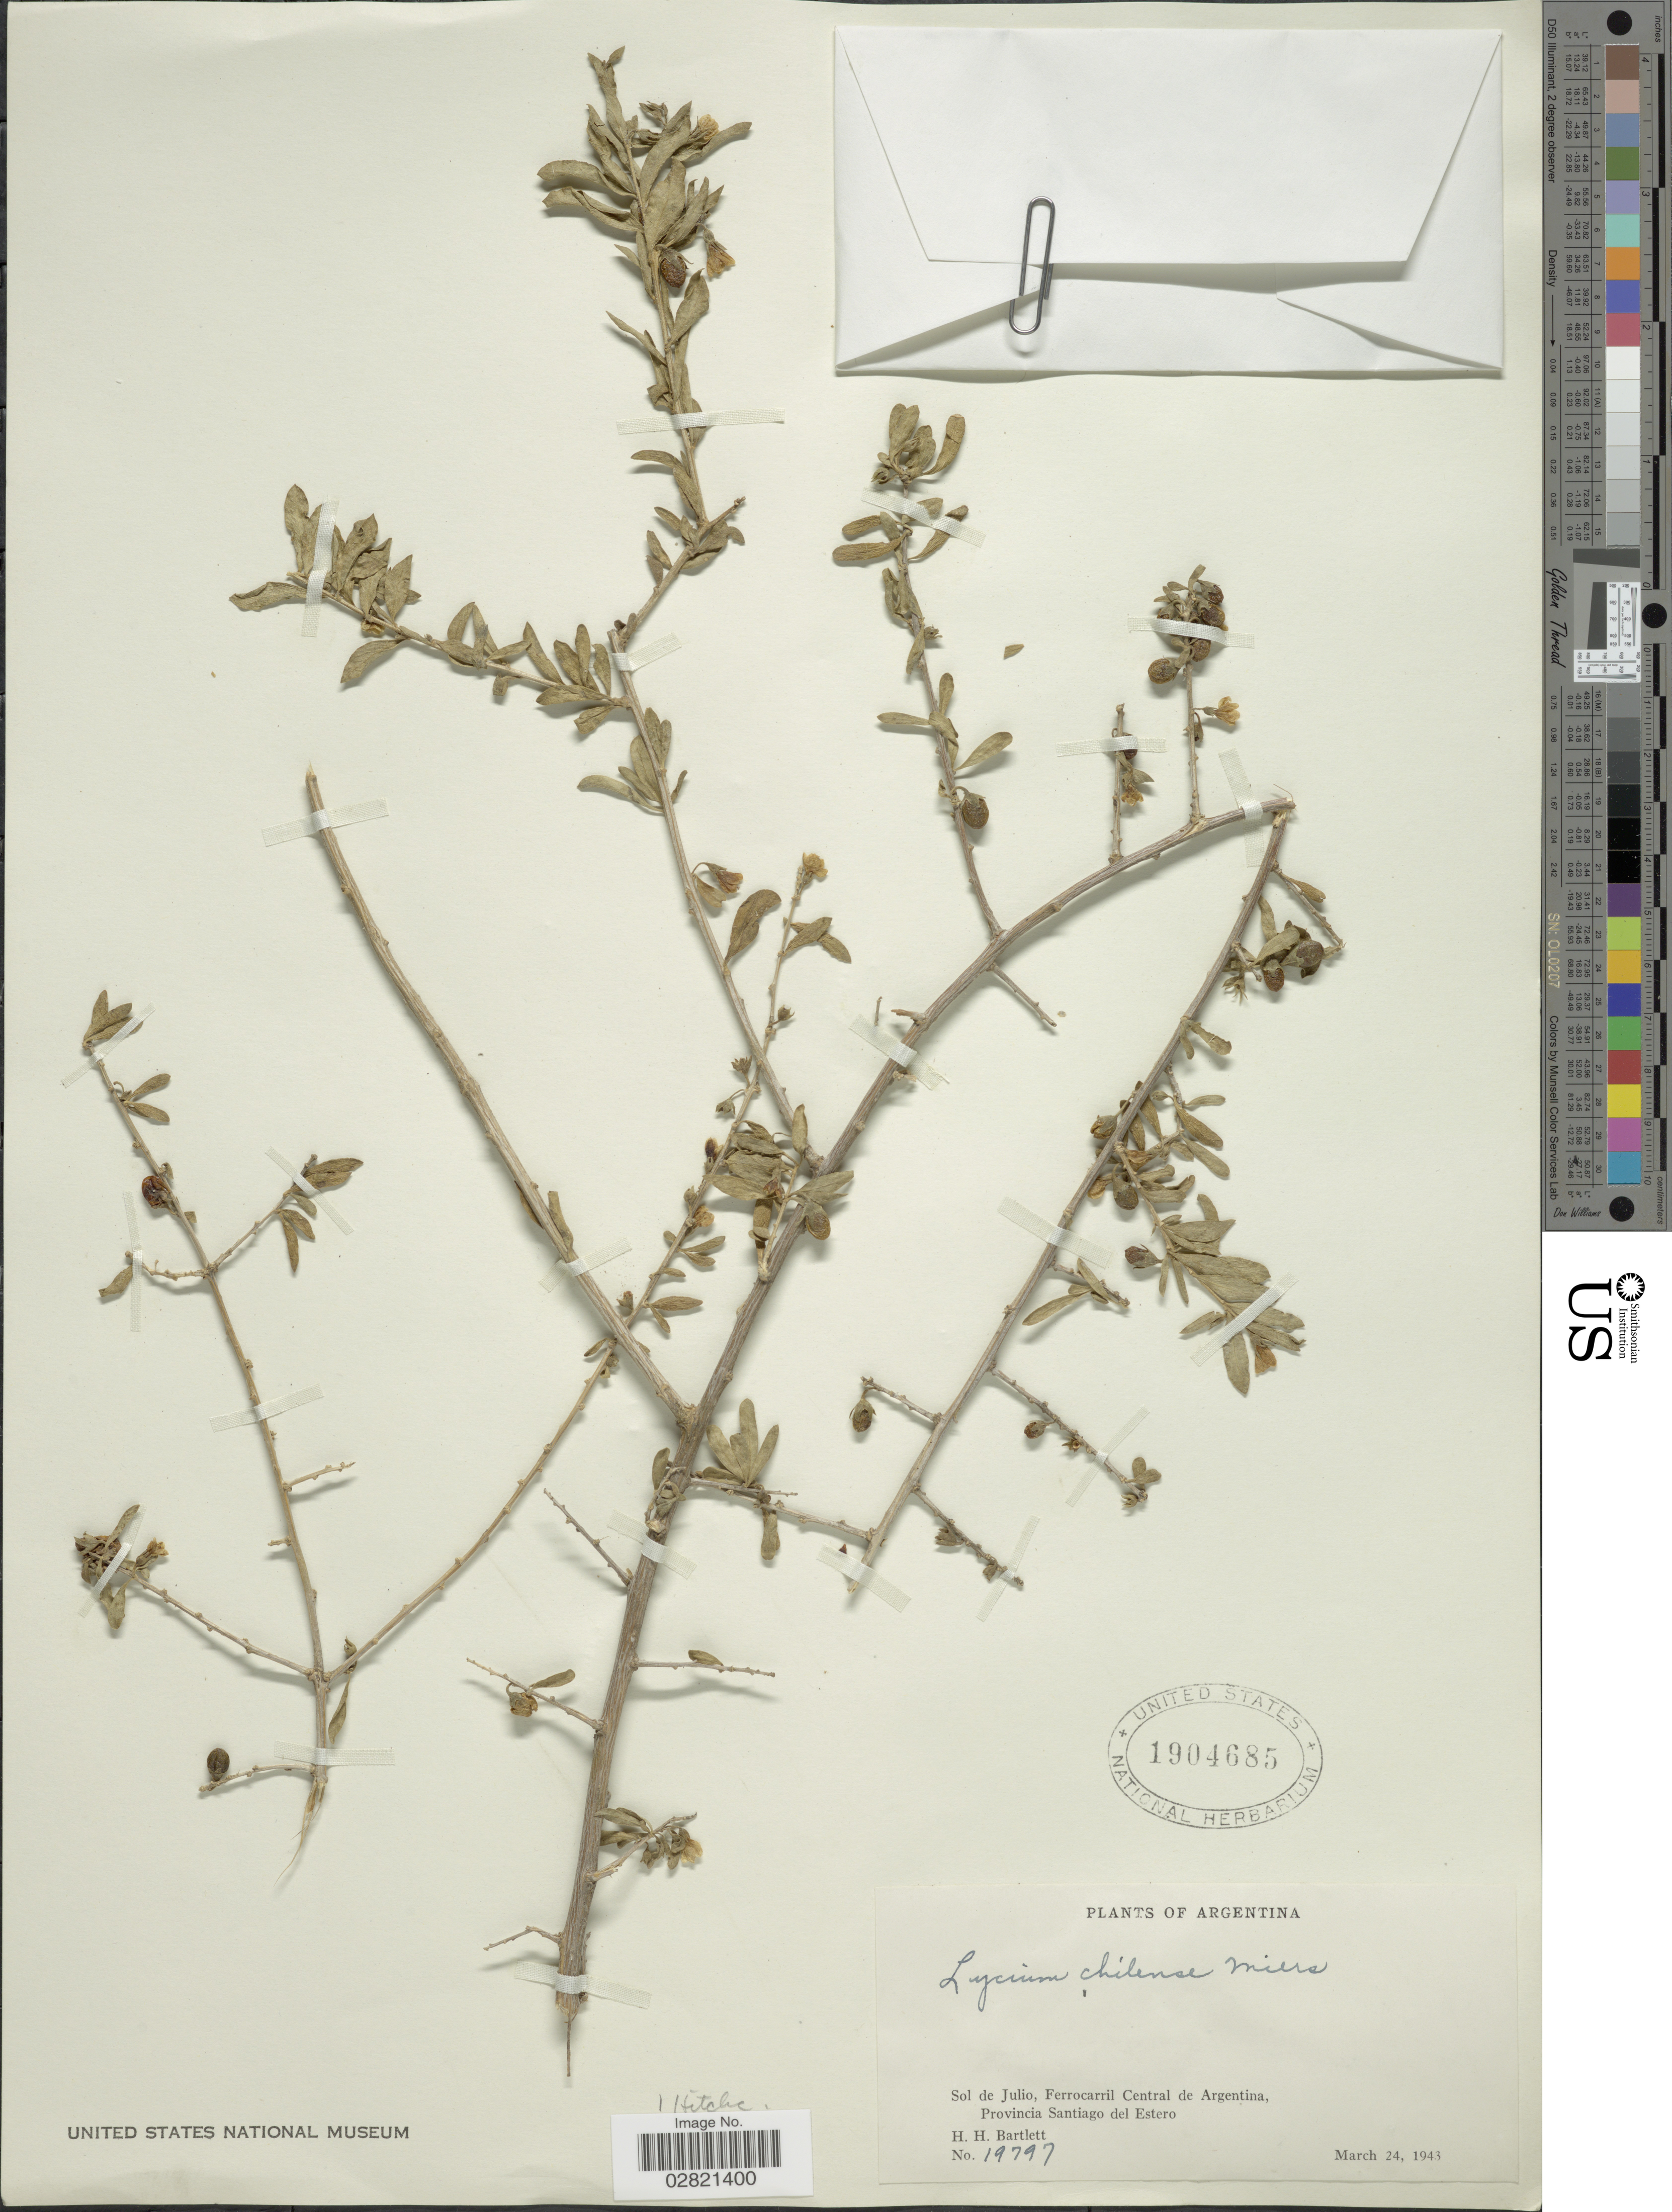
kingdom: Plantae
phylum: Tracheophyta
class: Magnoliopsida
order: Solanales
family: Solanaceae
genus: Lycium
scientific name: Lycium chilense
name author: Bertero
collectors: H. H. Bartlett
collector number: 19797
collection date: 1943-03-24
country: Argentina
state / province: Santiago del Estero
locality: Sol de Julio, Ferrocarril Central de Argentina, Provincia Santiago del Estero.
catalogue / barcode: US 1904685